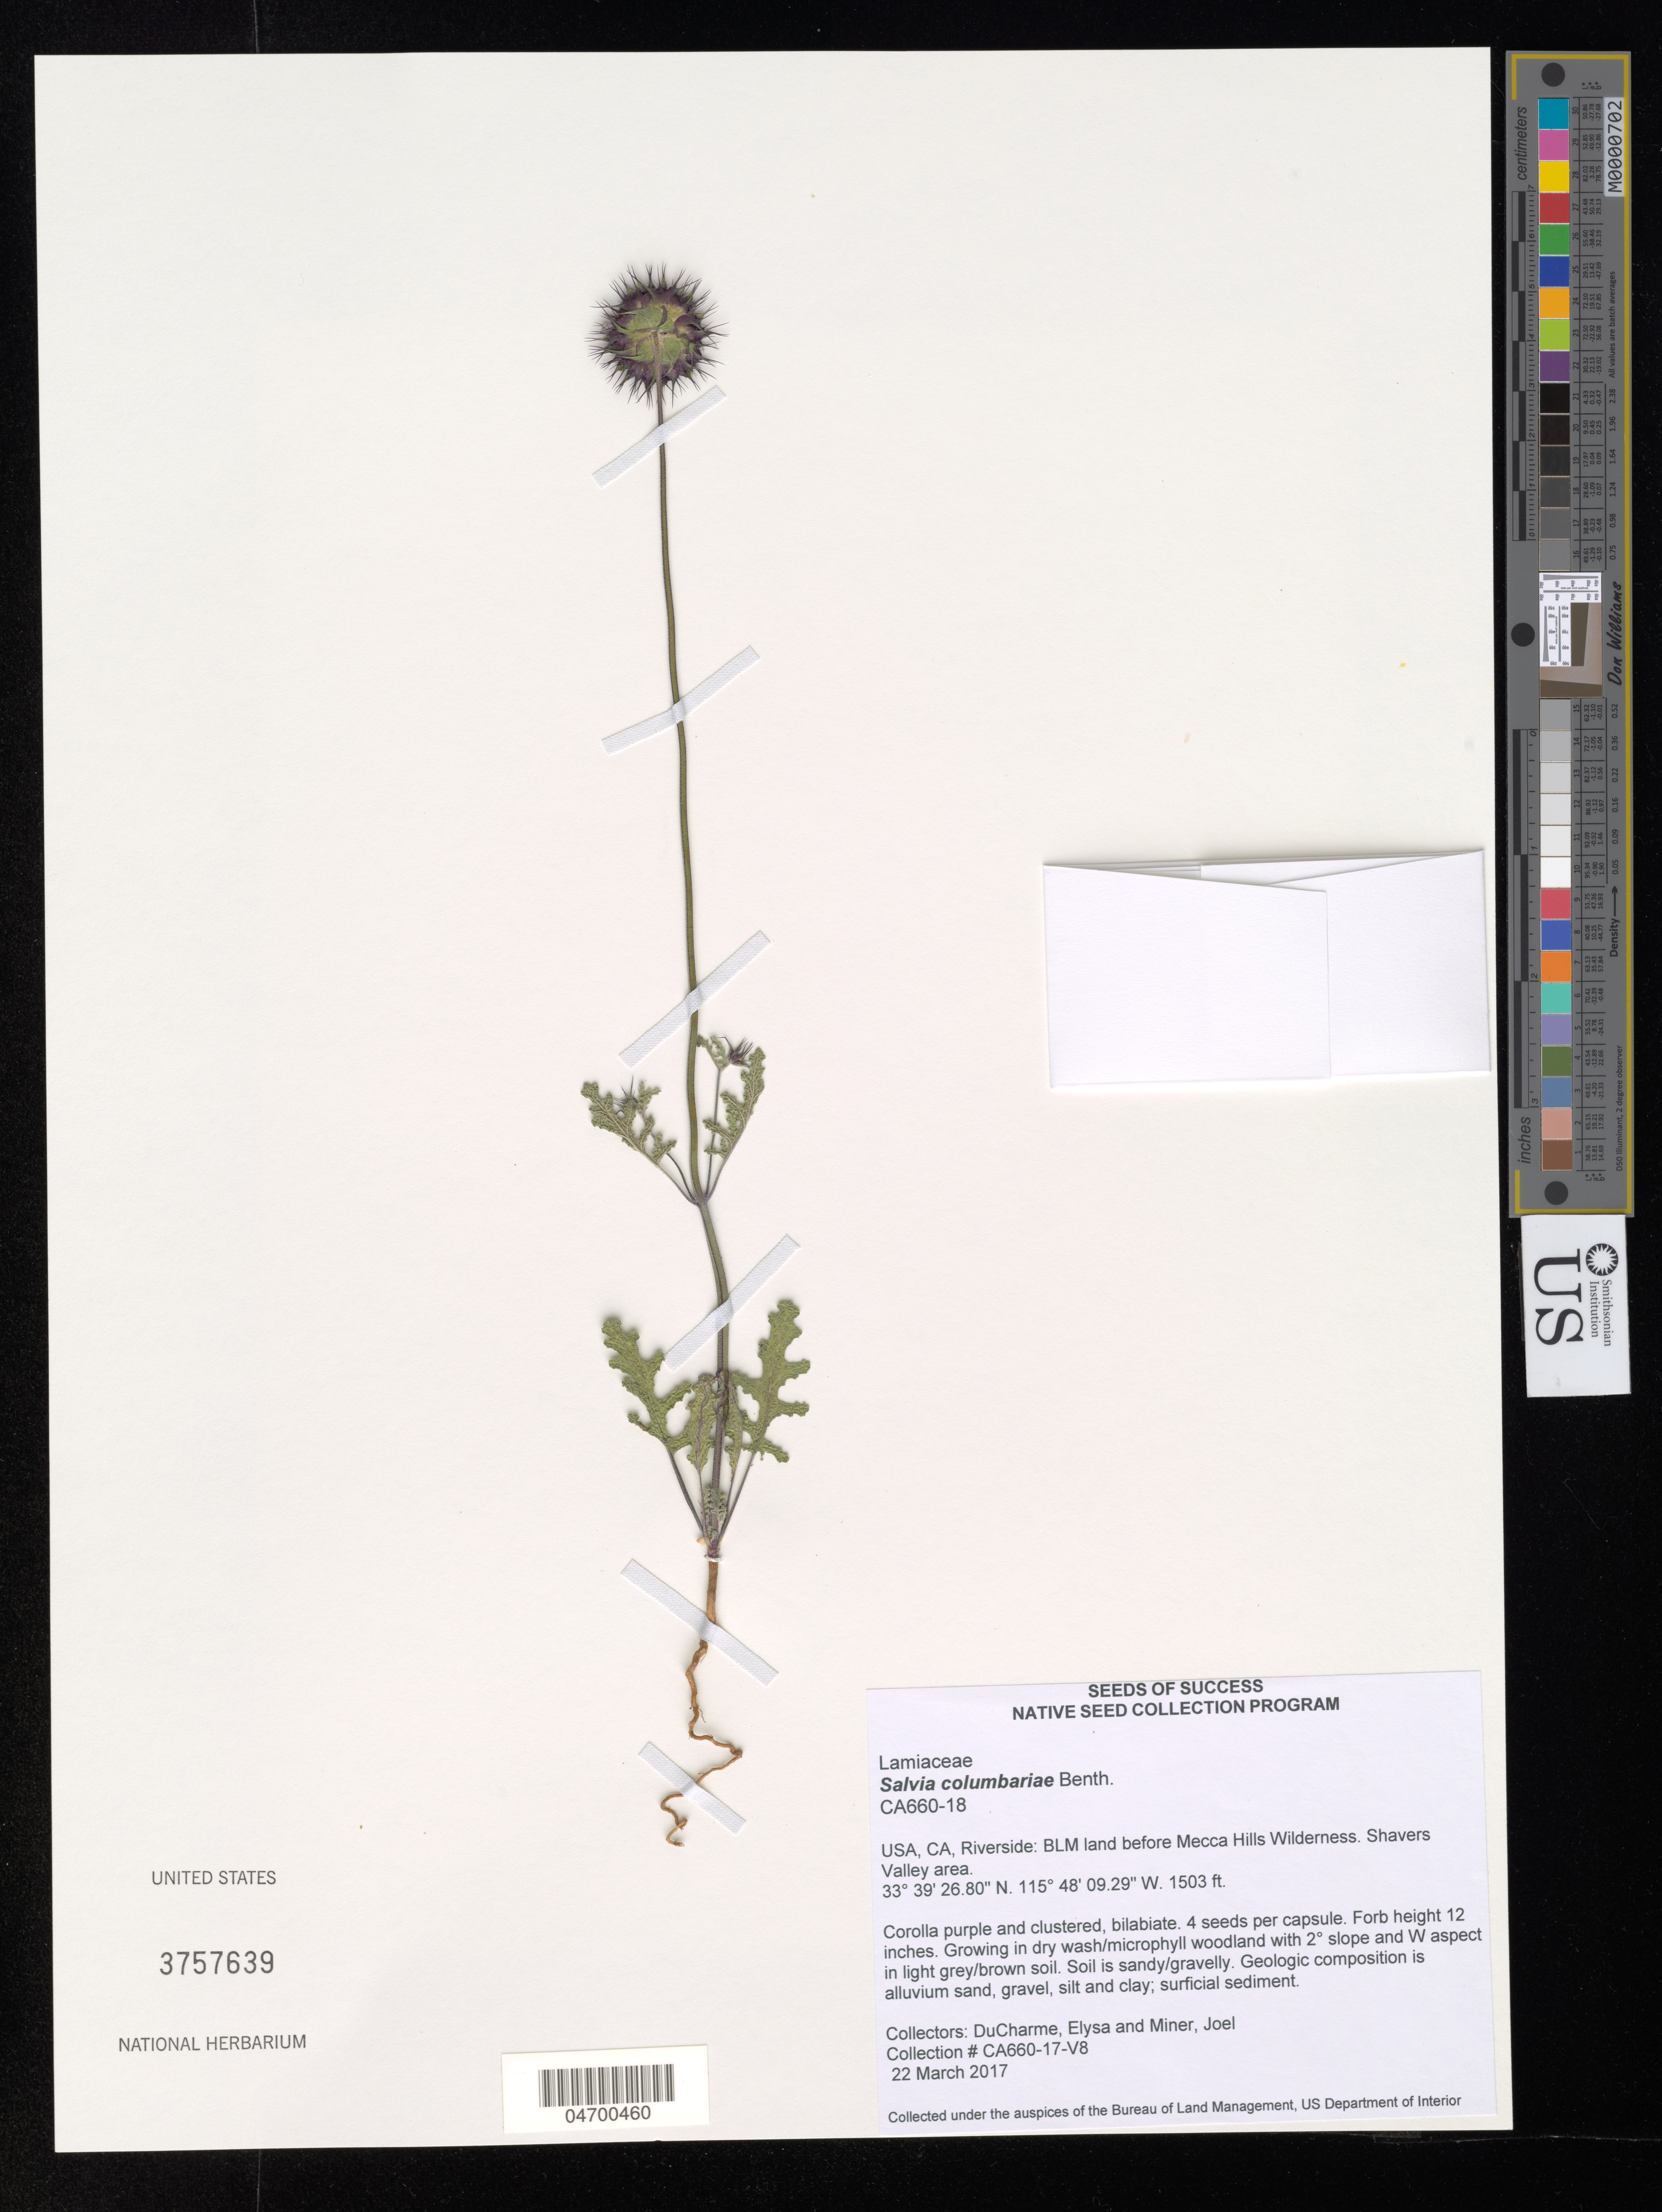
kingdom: Plantae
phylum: Tracheophyta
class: Magnoliopsida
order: Lamiales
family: Lamiaceae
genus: Salvia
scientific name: Salvia columbariae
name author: Benth.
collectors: E. DuCharme & J. Miner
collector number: Ca660-17-V8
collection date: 2017-03-22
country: United States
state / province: California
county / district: Riverside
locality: CA, Riverside: BLM land before Mecca Hills Wilderness. Shavers Valley area.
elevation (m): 458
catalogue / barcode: US 3757639